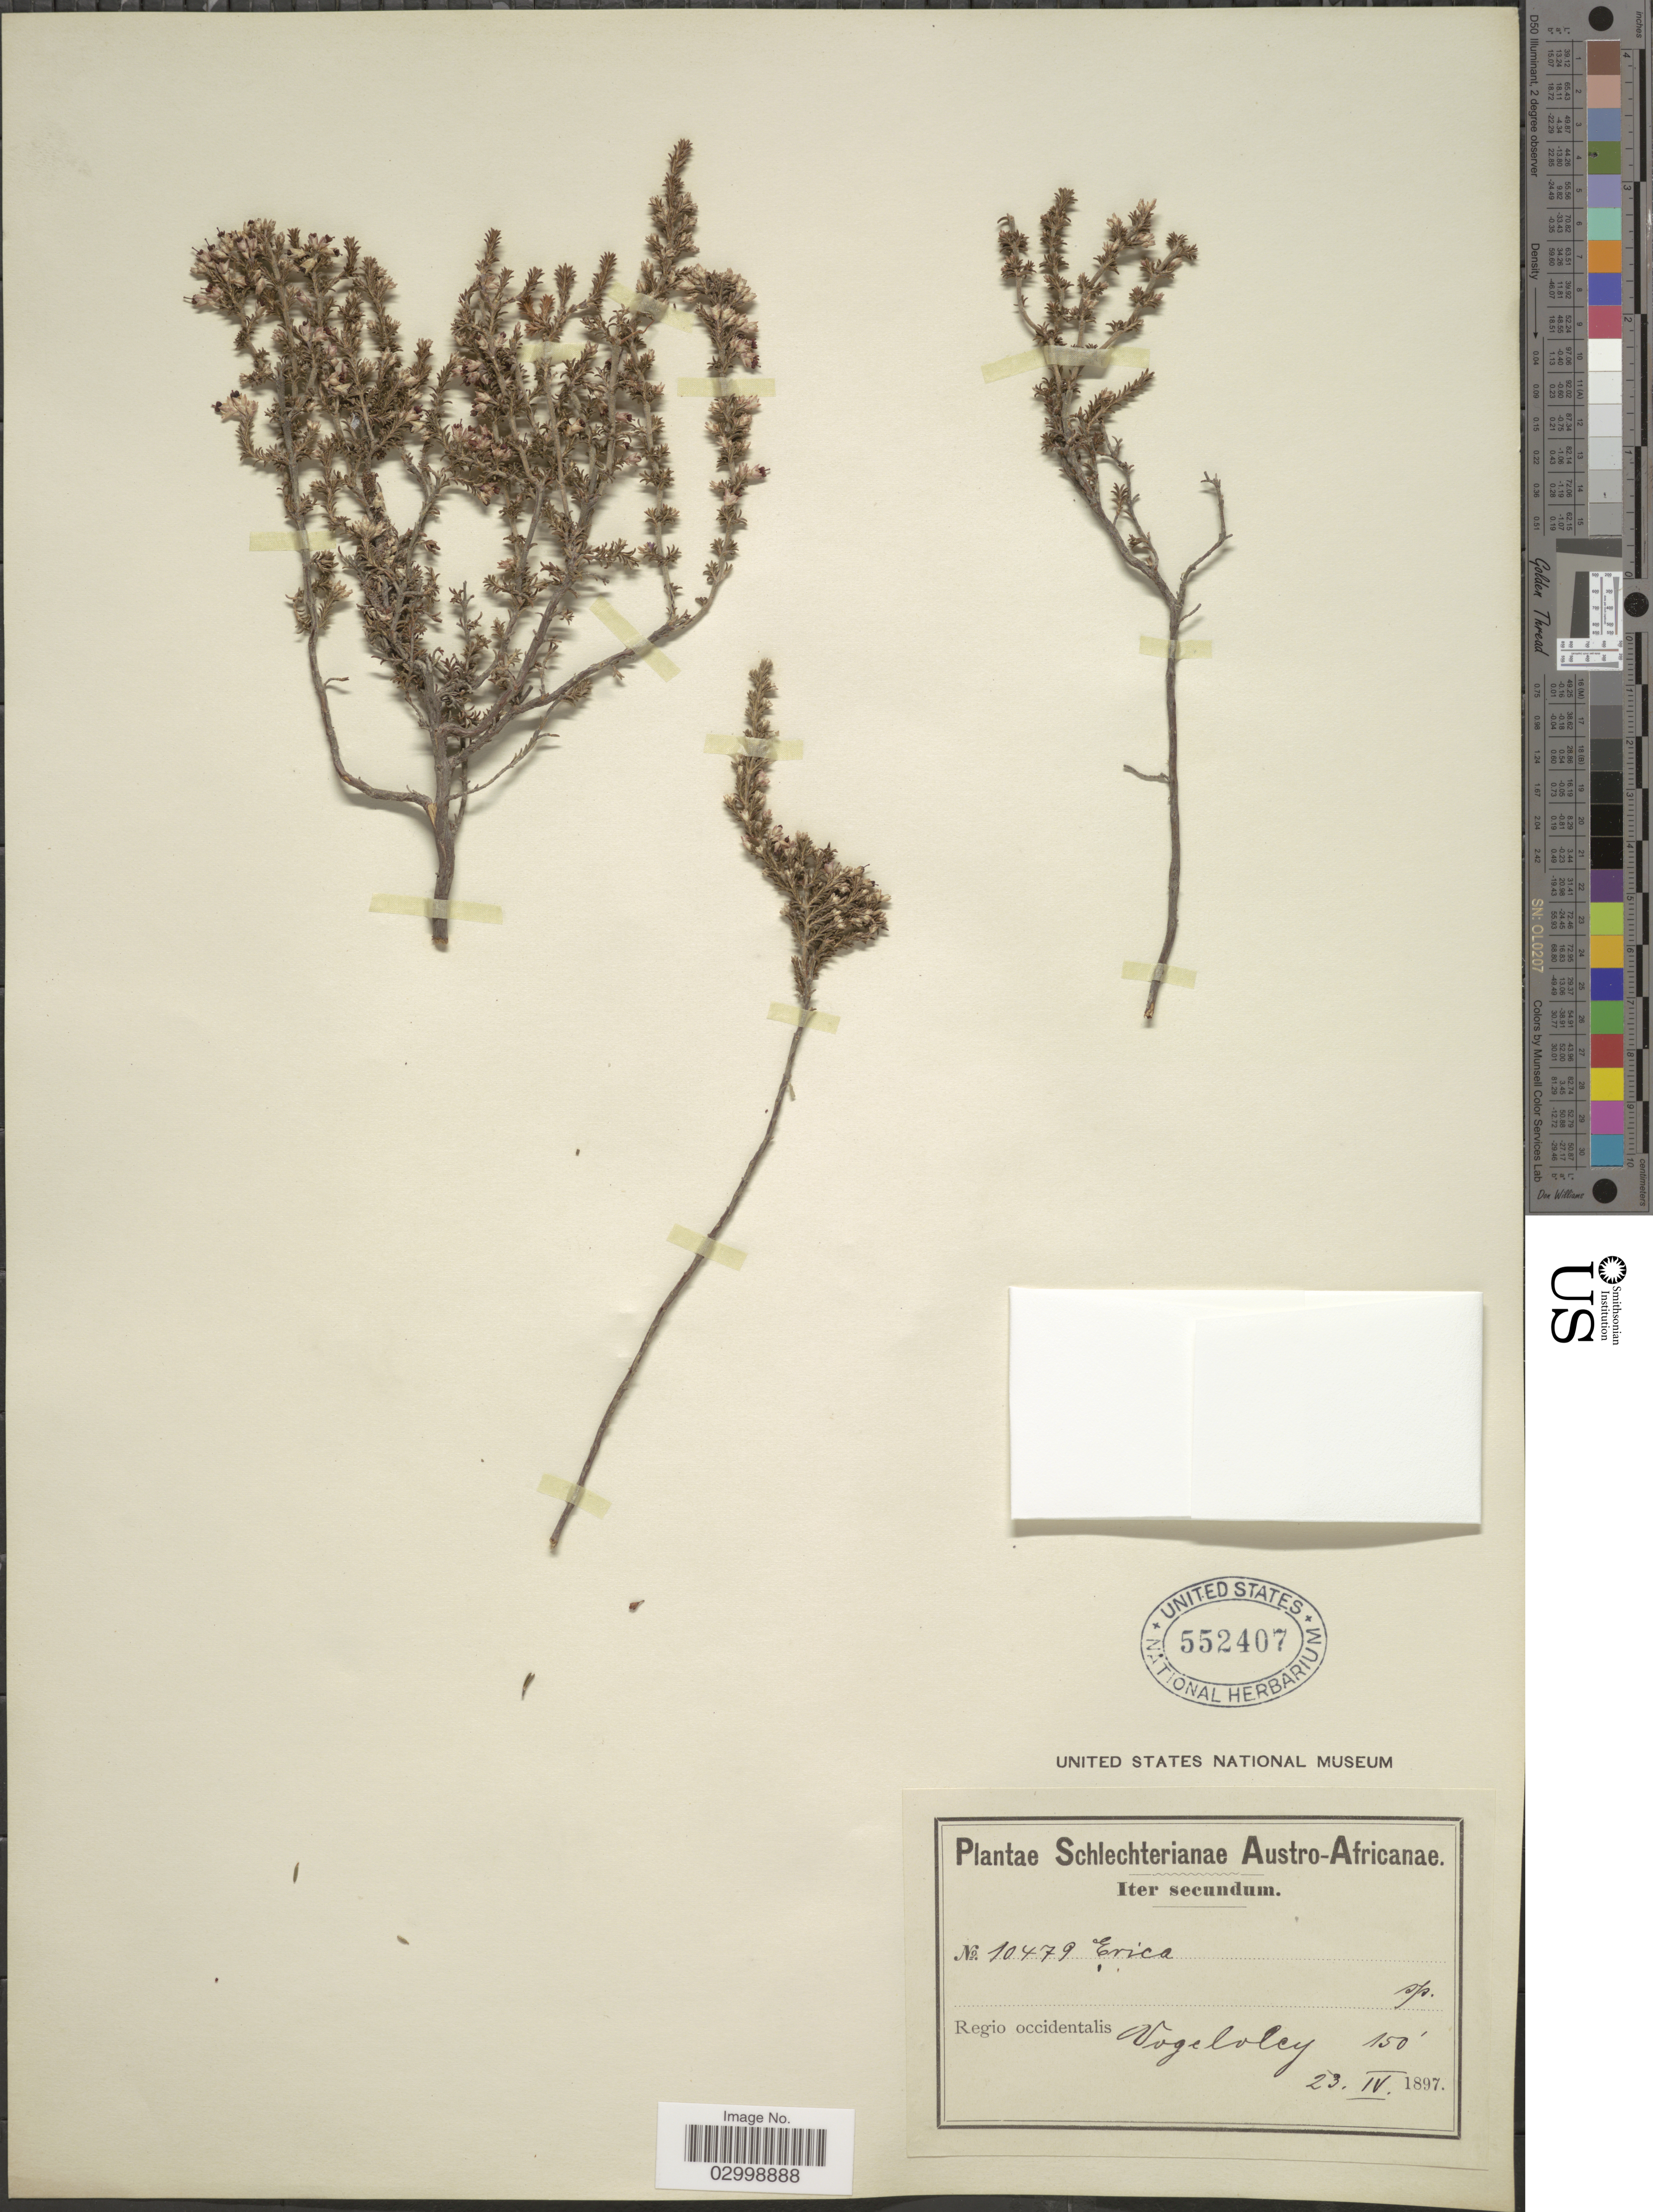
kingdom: Plantae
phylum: Tracheophyta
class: Magnoliopsida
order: Ericales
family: Ericaceae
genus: Erica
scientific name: Erica sp.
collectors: Schlechter, --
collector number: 10479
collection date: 1897-04-23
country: South Africa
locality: Austro-Africanae, Regio occidentalis, Vogelvley.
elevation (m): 46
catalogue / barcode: US 552407